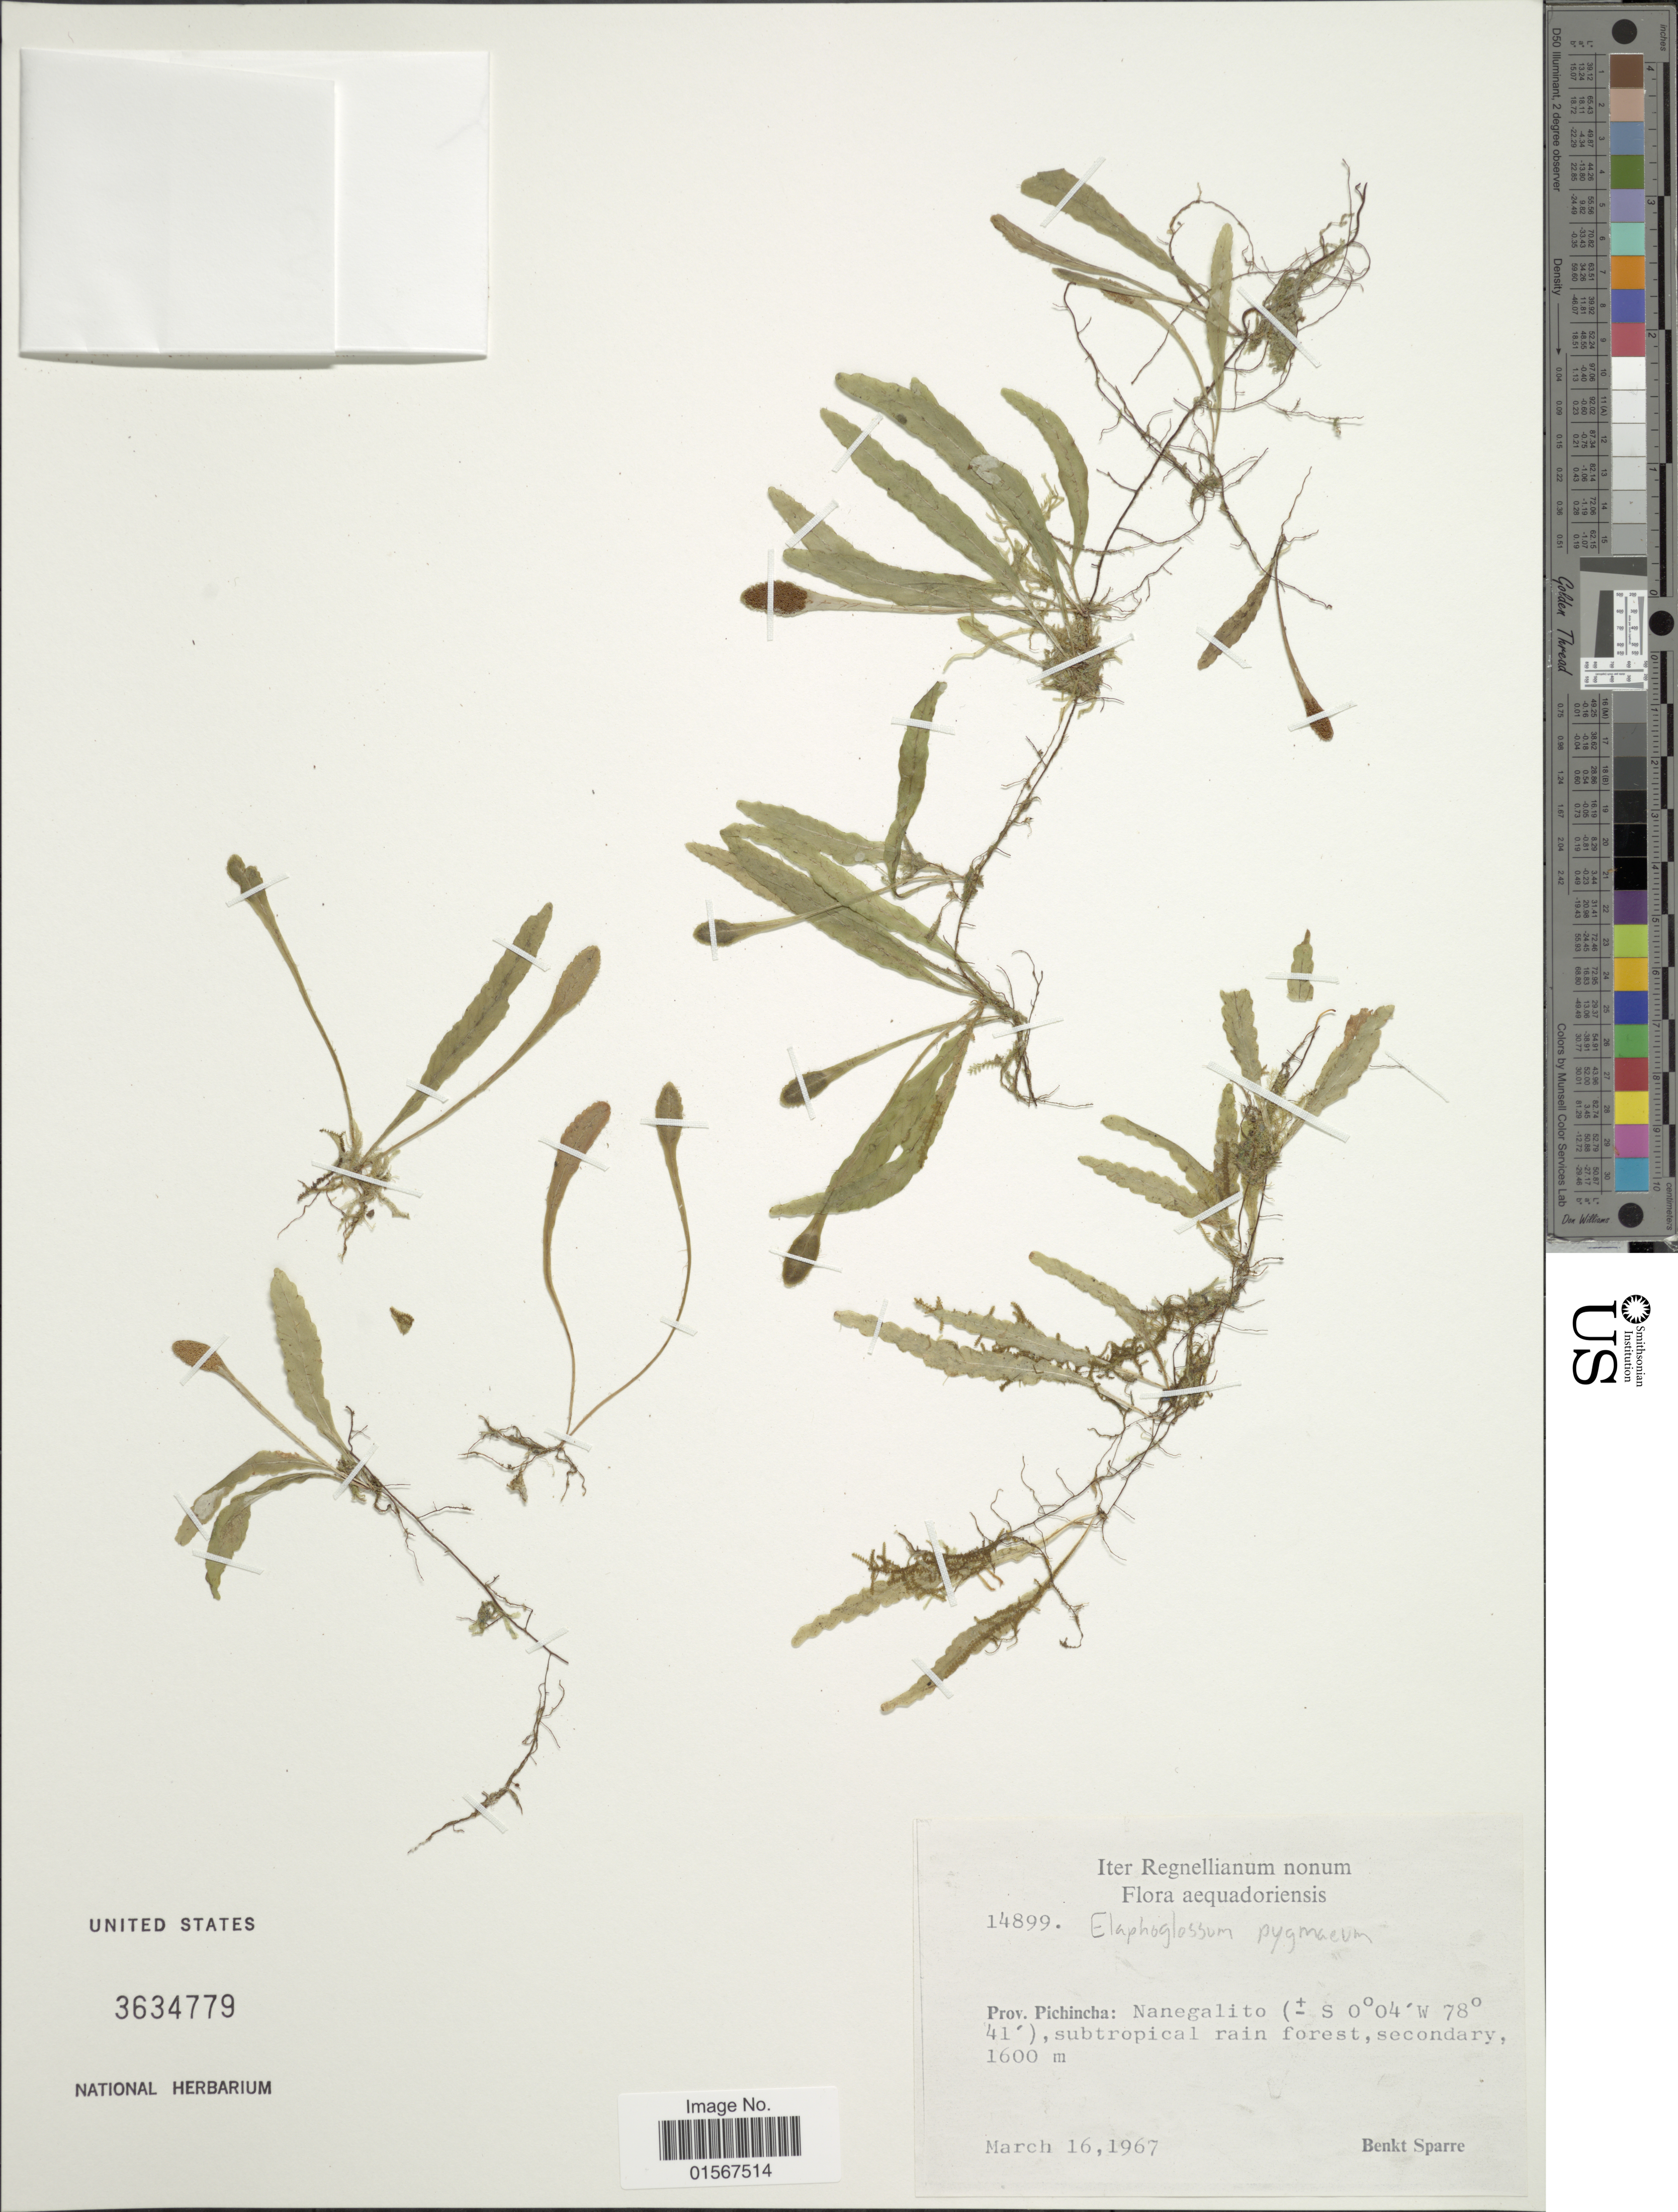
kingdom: Plantae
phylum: Tracheophyta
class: Polypodiopsida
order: Polypodiales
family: Dryopteridaceae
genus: Elaphoglossum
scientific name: Elaphoglossum pygmaeum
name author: (Mett.) Christ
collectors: B. Sparre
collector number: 14899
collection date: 1967-03-16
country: Ecuador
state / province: Pichincha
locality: Aequadoriensis, Prov. Pichincha: Nanegalito.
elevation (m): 1600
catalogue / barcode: US 3634779